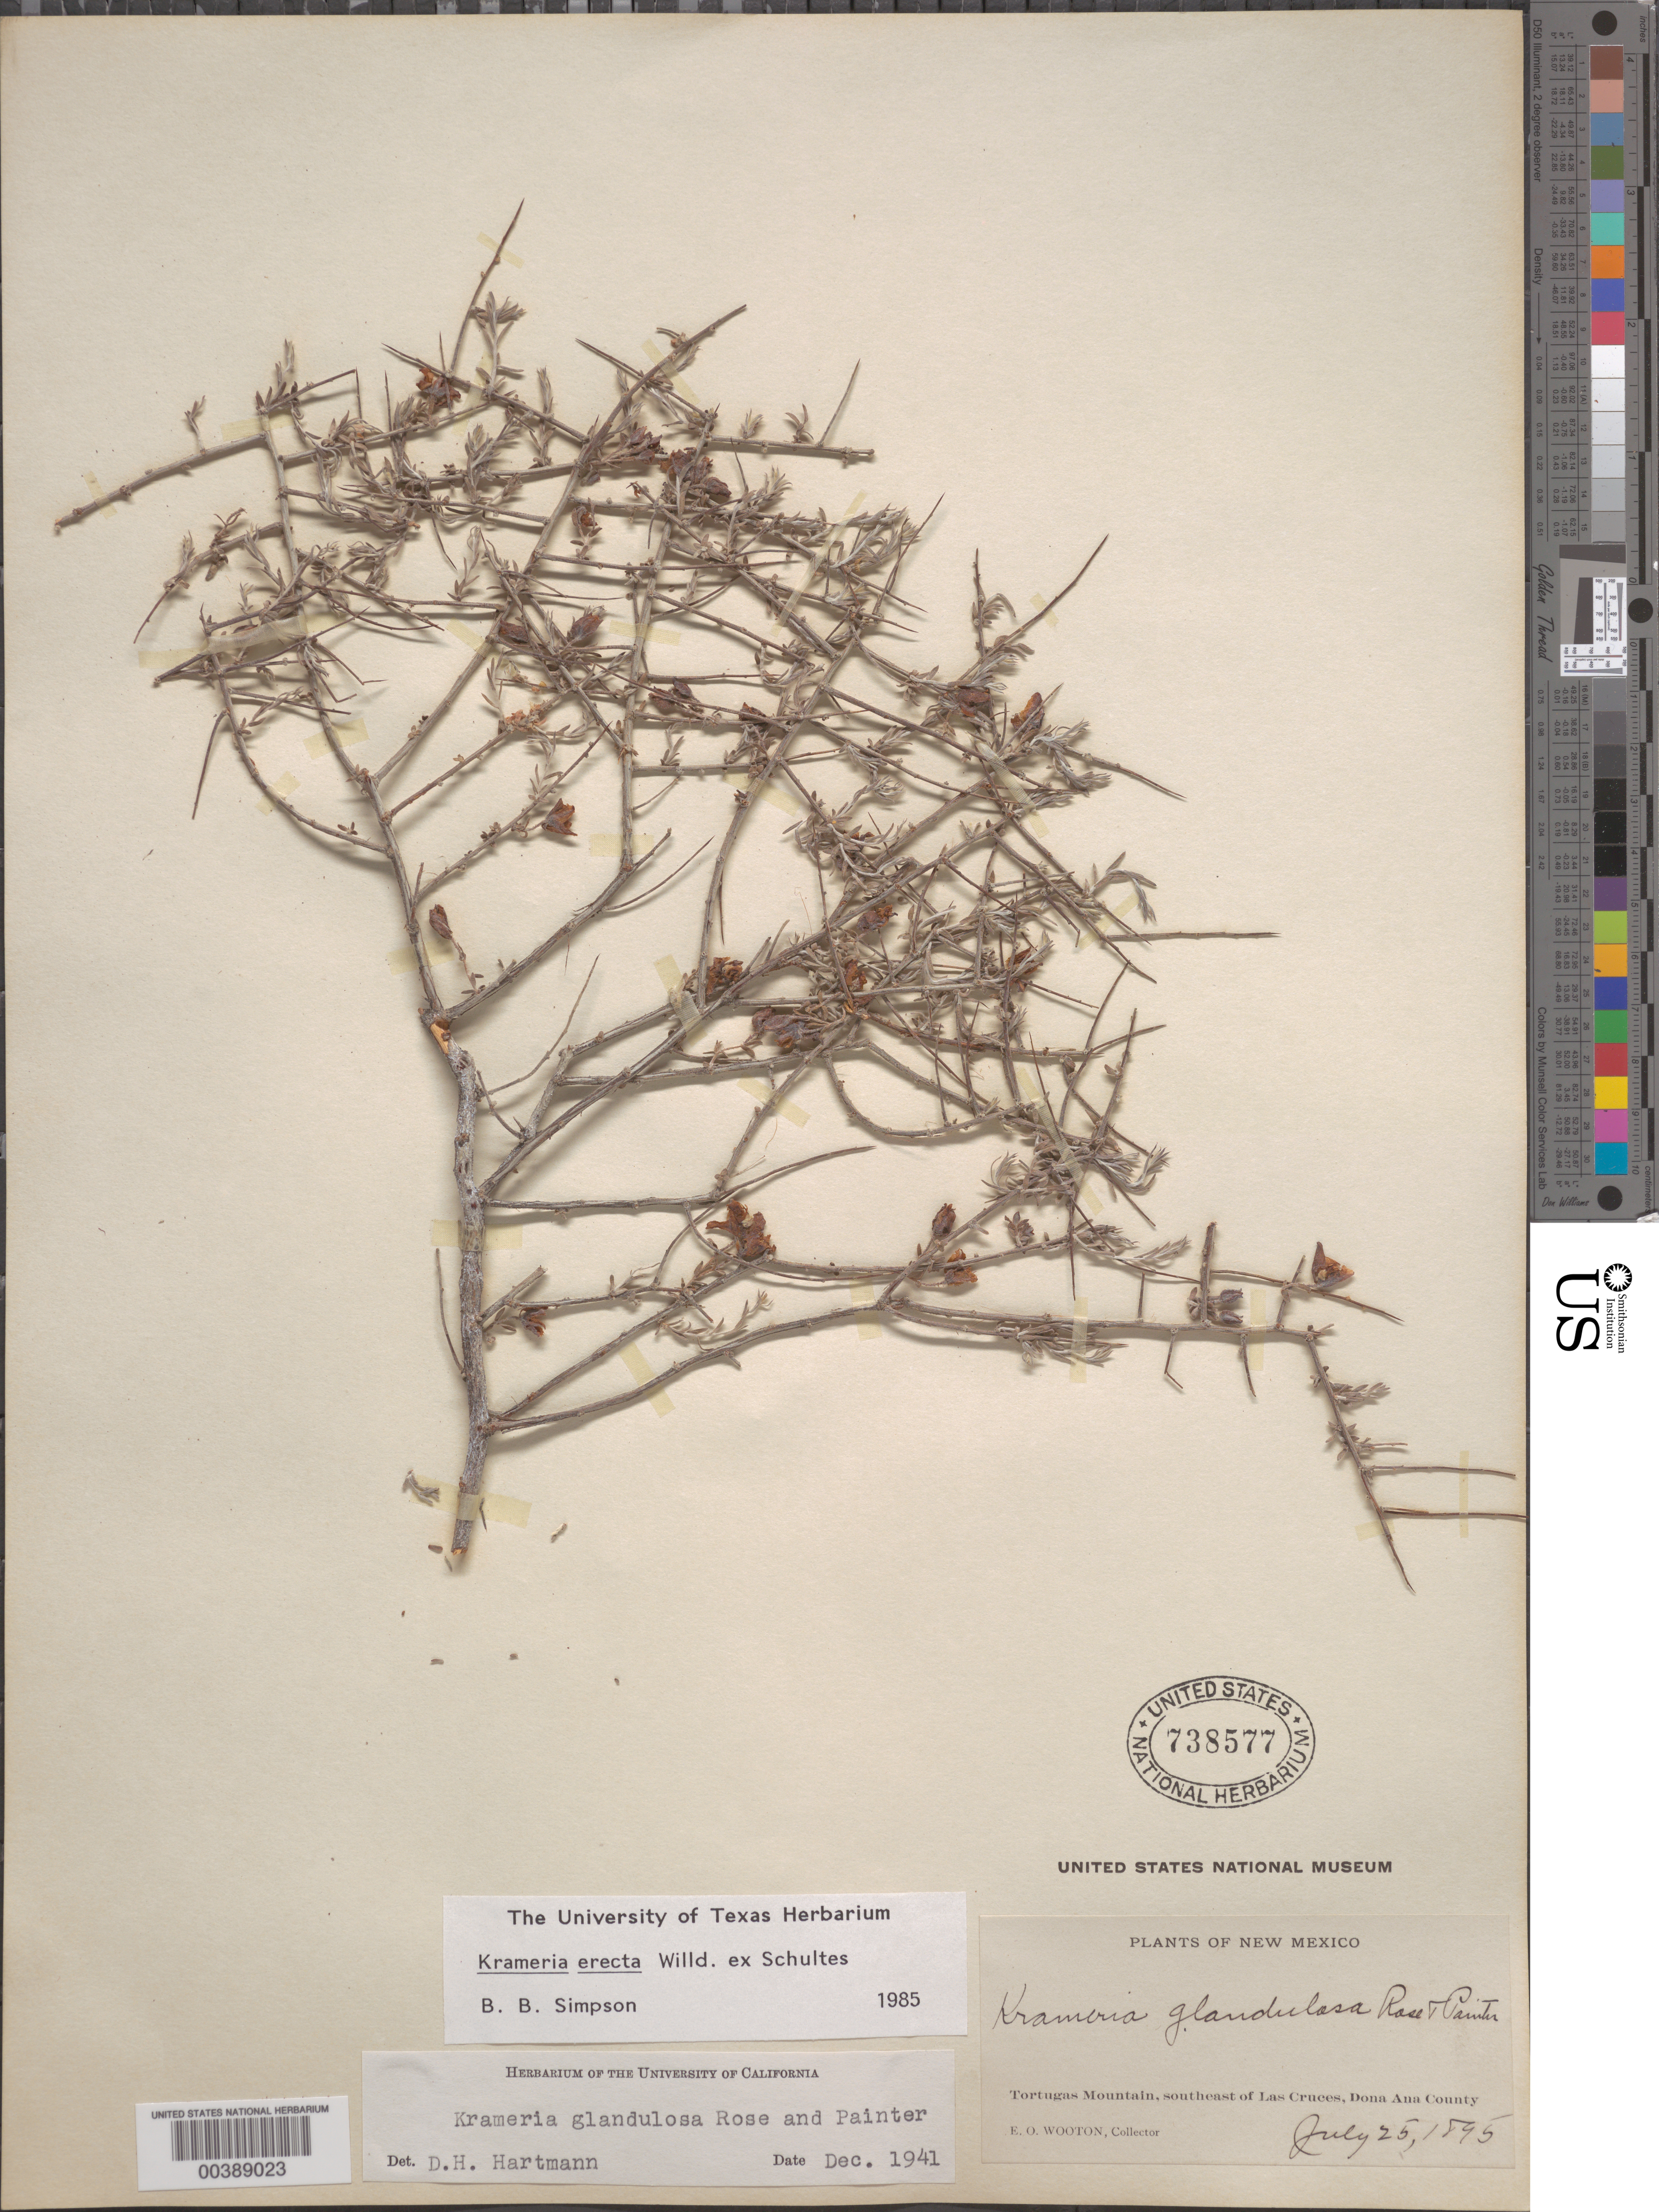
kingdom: Plantae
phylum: Tracheophyta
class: Magnoliopsida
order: Zygophyllales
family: Krameriaceae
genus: Krameria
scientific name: Krameria glandulosa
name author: Rose & J.H. Painter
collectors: E. O. Wooton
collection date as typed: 25 Jul 1895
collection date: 1895-07-25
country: United States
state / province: New Mexico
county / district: Dona Ana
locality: Tortugas mountain, se of las cruces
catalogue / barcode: US 738577